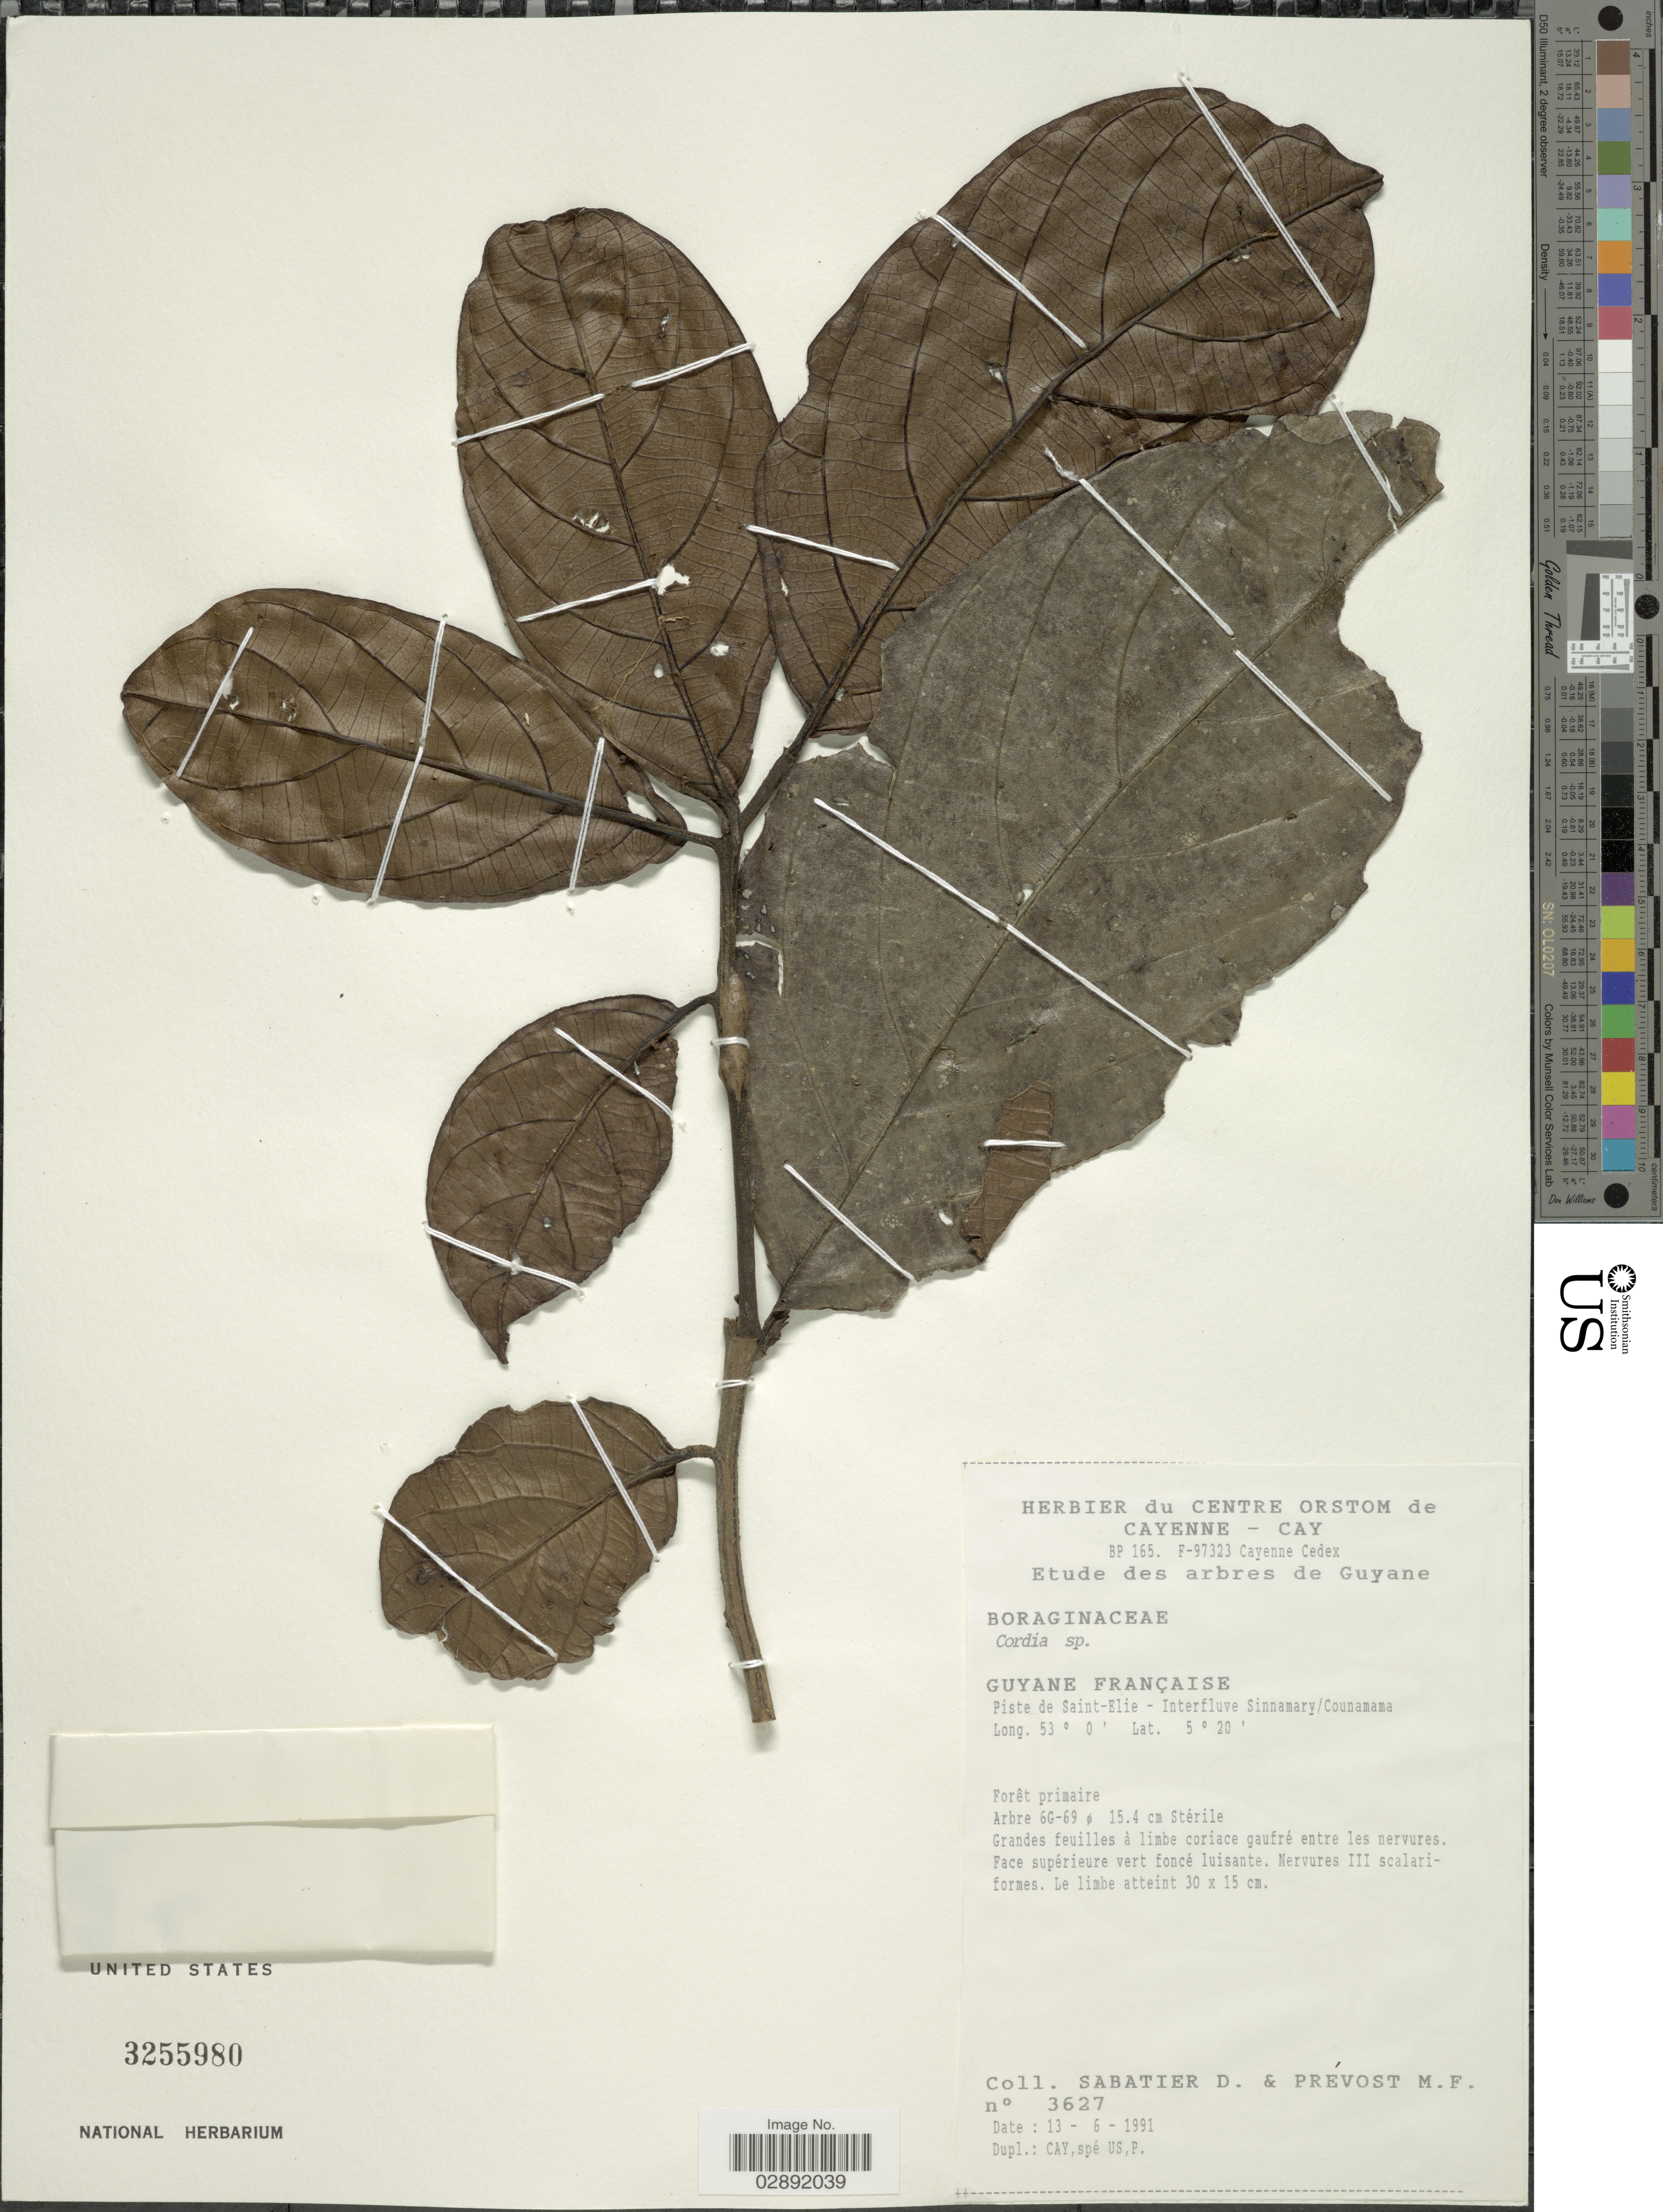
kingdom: Plantae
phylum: Tracheophyta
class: Magnoliopsida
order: Boraginales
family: Cordiaceae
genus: Cordia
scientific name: Cordia sp.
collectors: D. Sabatier & M. Prévost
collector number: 3627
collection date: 1991-06-13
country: French Guiana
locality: Guyane Française, Piste de Saint-Elie - Interfluve Sinnamary/Counamama.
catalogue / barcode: US 3255980